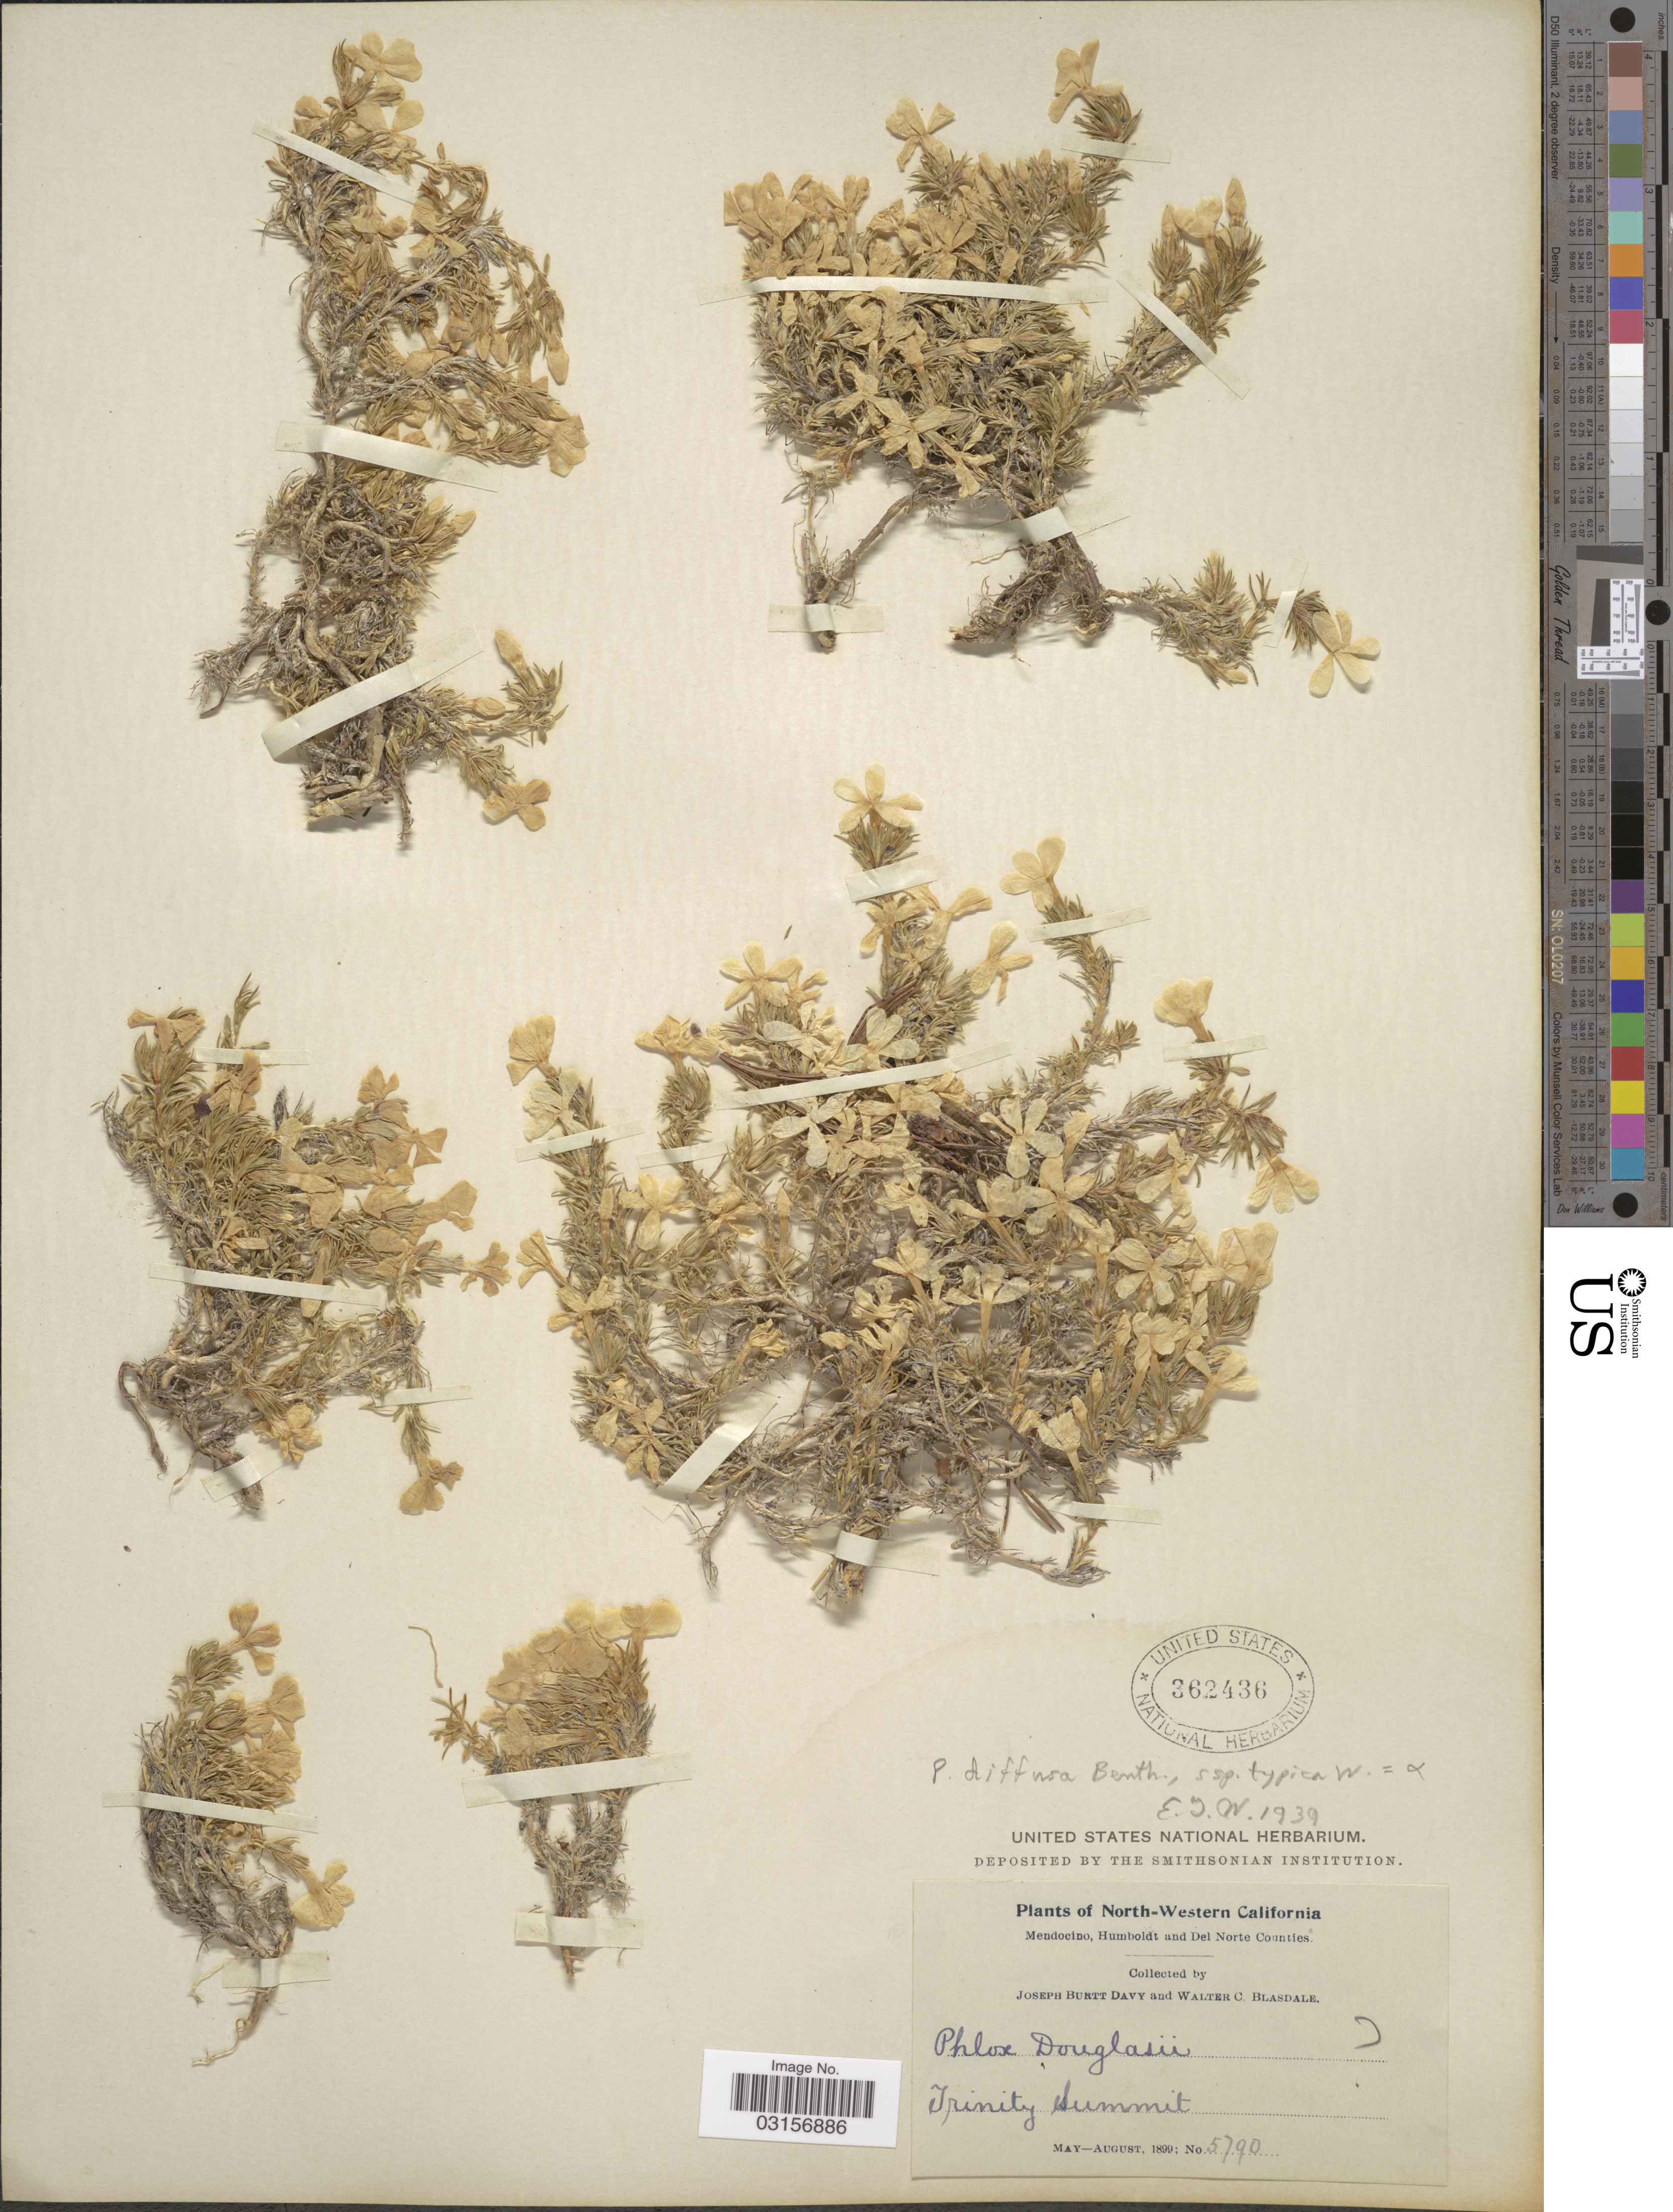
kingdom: Plantae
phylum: Tracheophyta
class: Magnoliopsida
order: Ericales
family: Polemoniaceae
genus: Phlox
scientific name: Phlox diffusa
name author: Benth.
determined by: Mayfield, M. H.; Ferguson, C. J.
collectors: J. Burtt Davy & W. Blasdale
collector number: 5790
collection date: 1899-05/1899-08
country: United States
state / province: California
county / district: Mendocino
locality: North-Western California, Mendocino, Humboldt and Del Norte Counties. Trinity Summit.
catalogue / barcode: US 362436